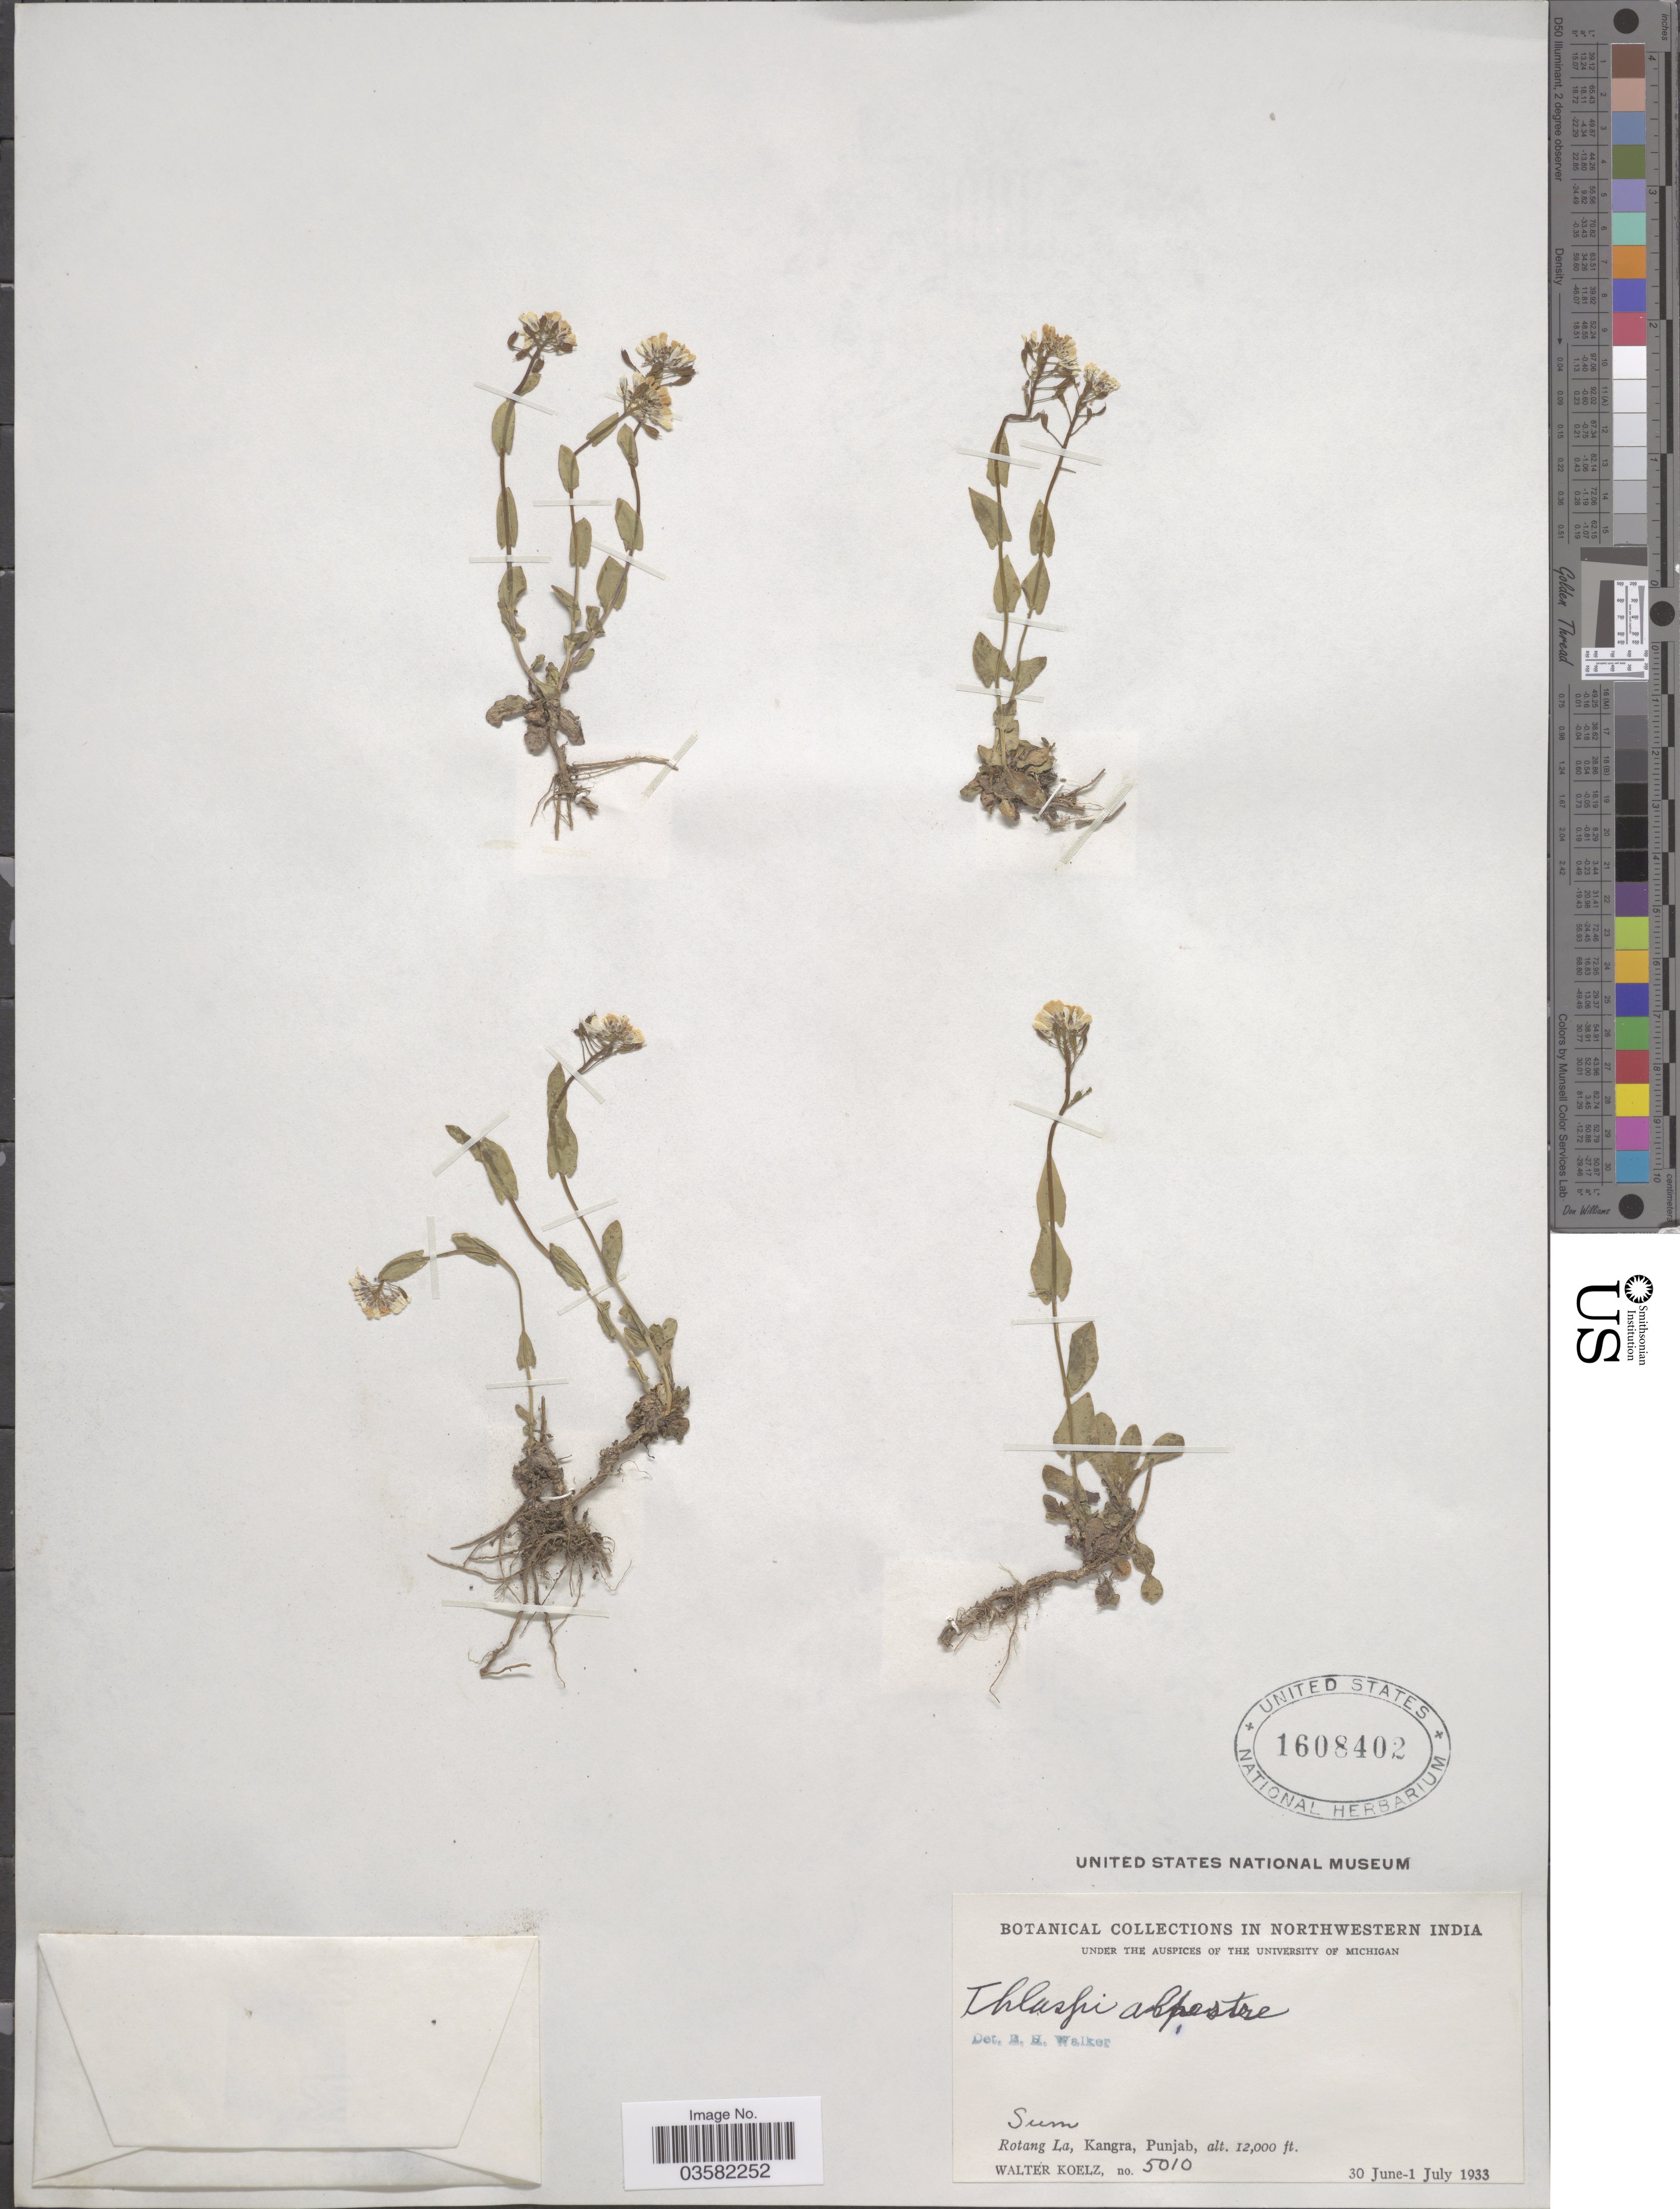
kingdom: Plantae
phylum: Tracheophyta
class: Magnoliopsida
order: Brassicales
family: Brassicaceae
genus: Thlaspi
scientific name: Thlaspi alpestre L. nom. illeg.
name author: L.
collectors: W. N. Koelz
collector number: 5010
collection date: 1933-06-30/1933-07-01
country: India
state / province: Punjab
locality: Northwestern India. Sum, Rotang La, Kangra, Punjab.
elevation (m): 3658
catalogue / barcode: US 1608402